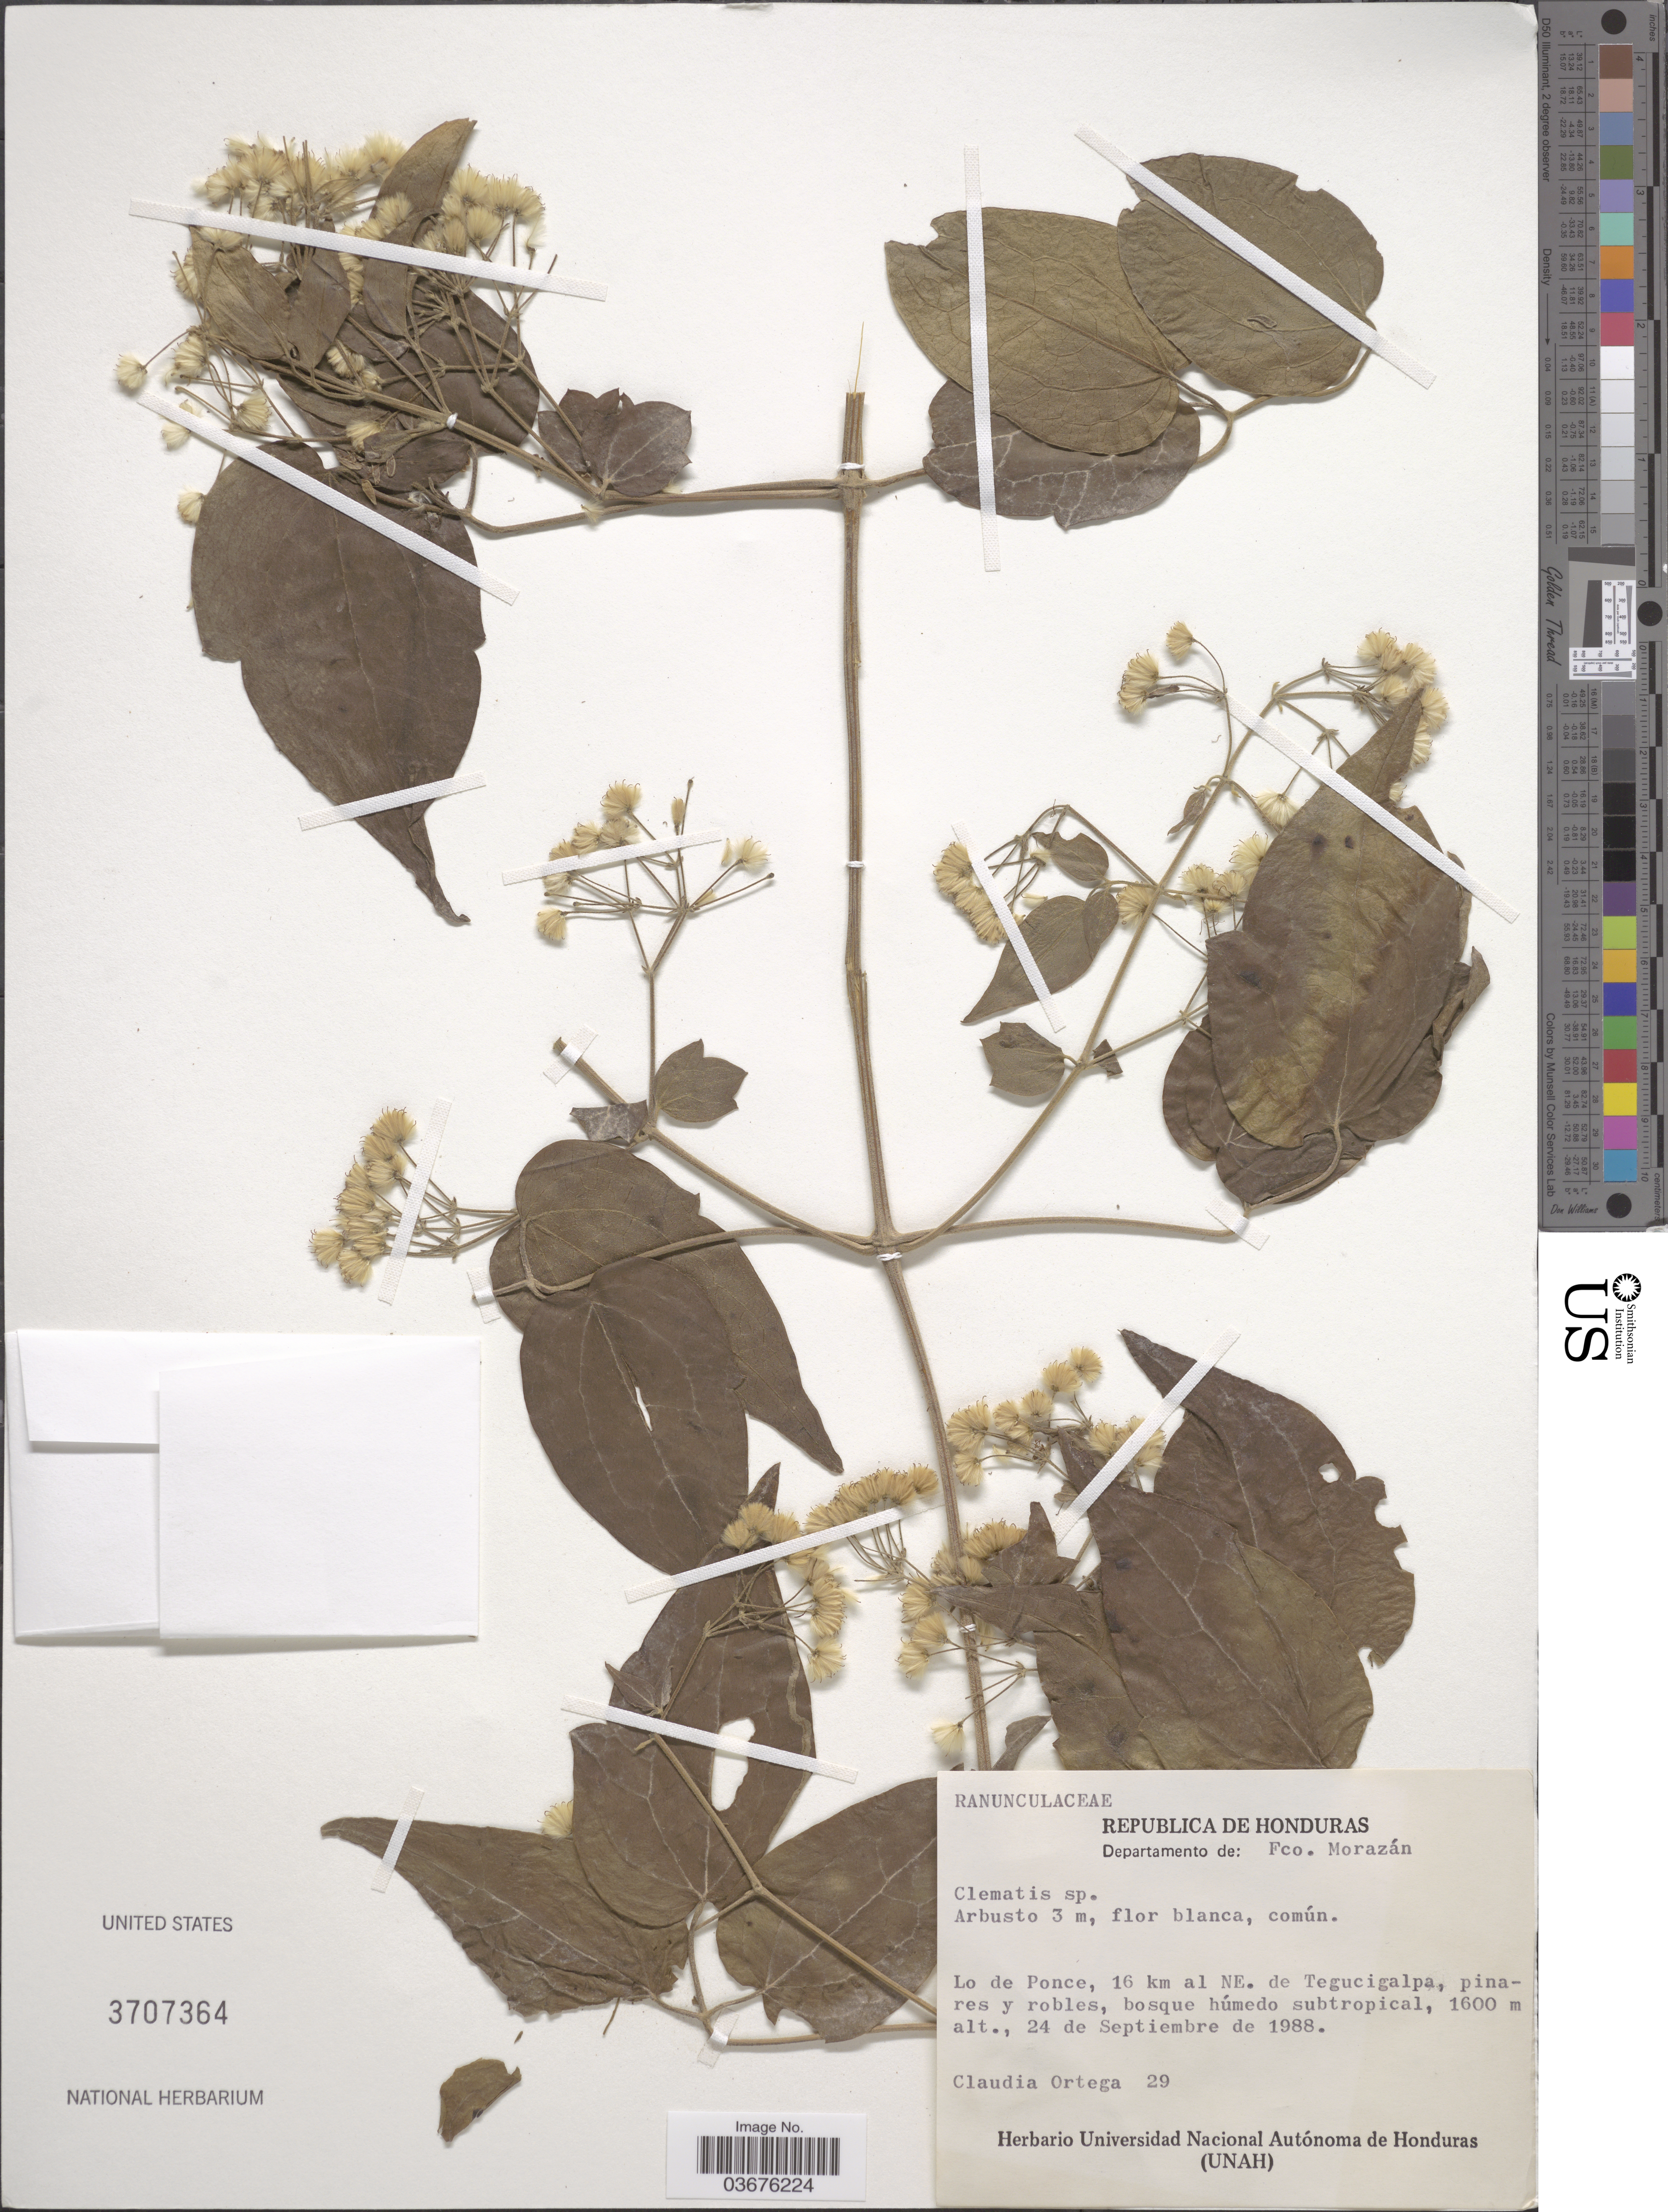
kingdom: Plantae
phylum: Tracheophyta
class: Magnoliopsida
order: Ranunculales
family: Ranunculaceae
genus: Clematis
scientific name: Clematis sp.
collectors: C. Ortega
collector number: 29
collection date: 1988-09-24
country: Honduras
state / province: Fco. Morazán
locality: Departamento de: Fco. Morazán. Lo de Ponce, 16 km al NE. de Tegucigalpa, pinares y robles.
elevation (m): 1600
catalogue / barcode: US 3707364